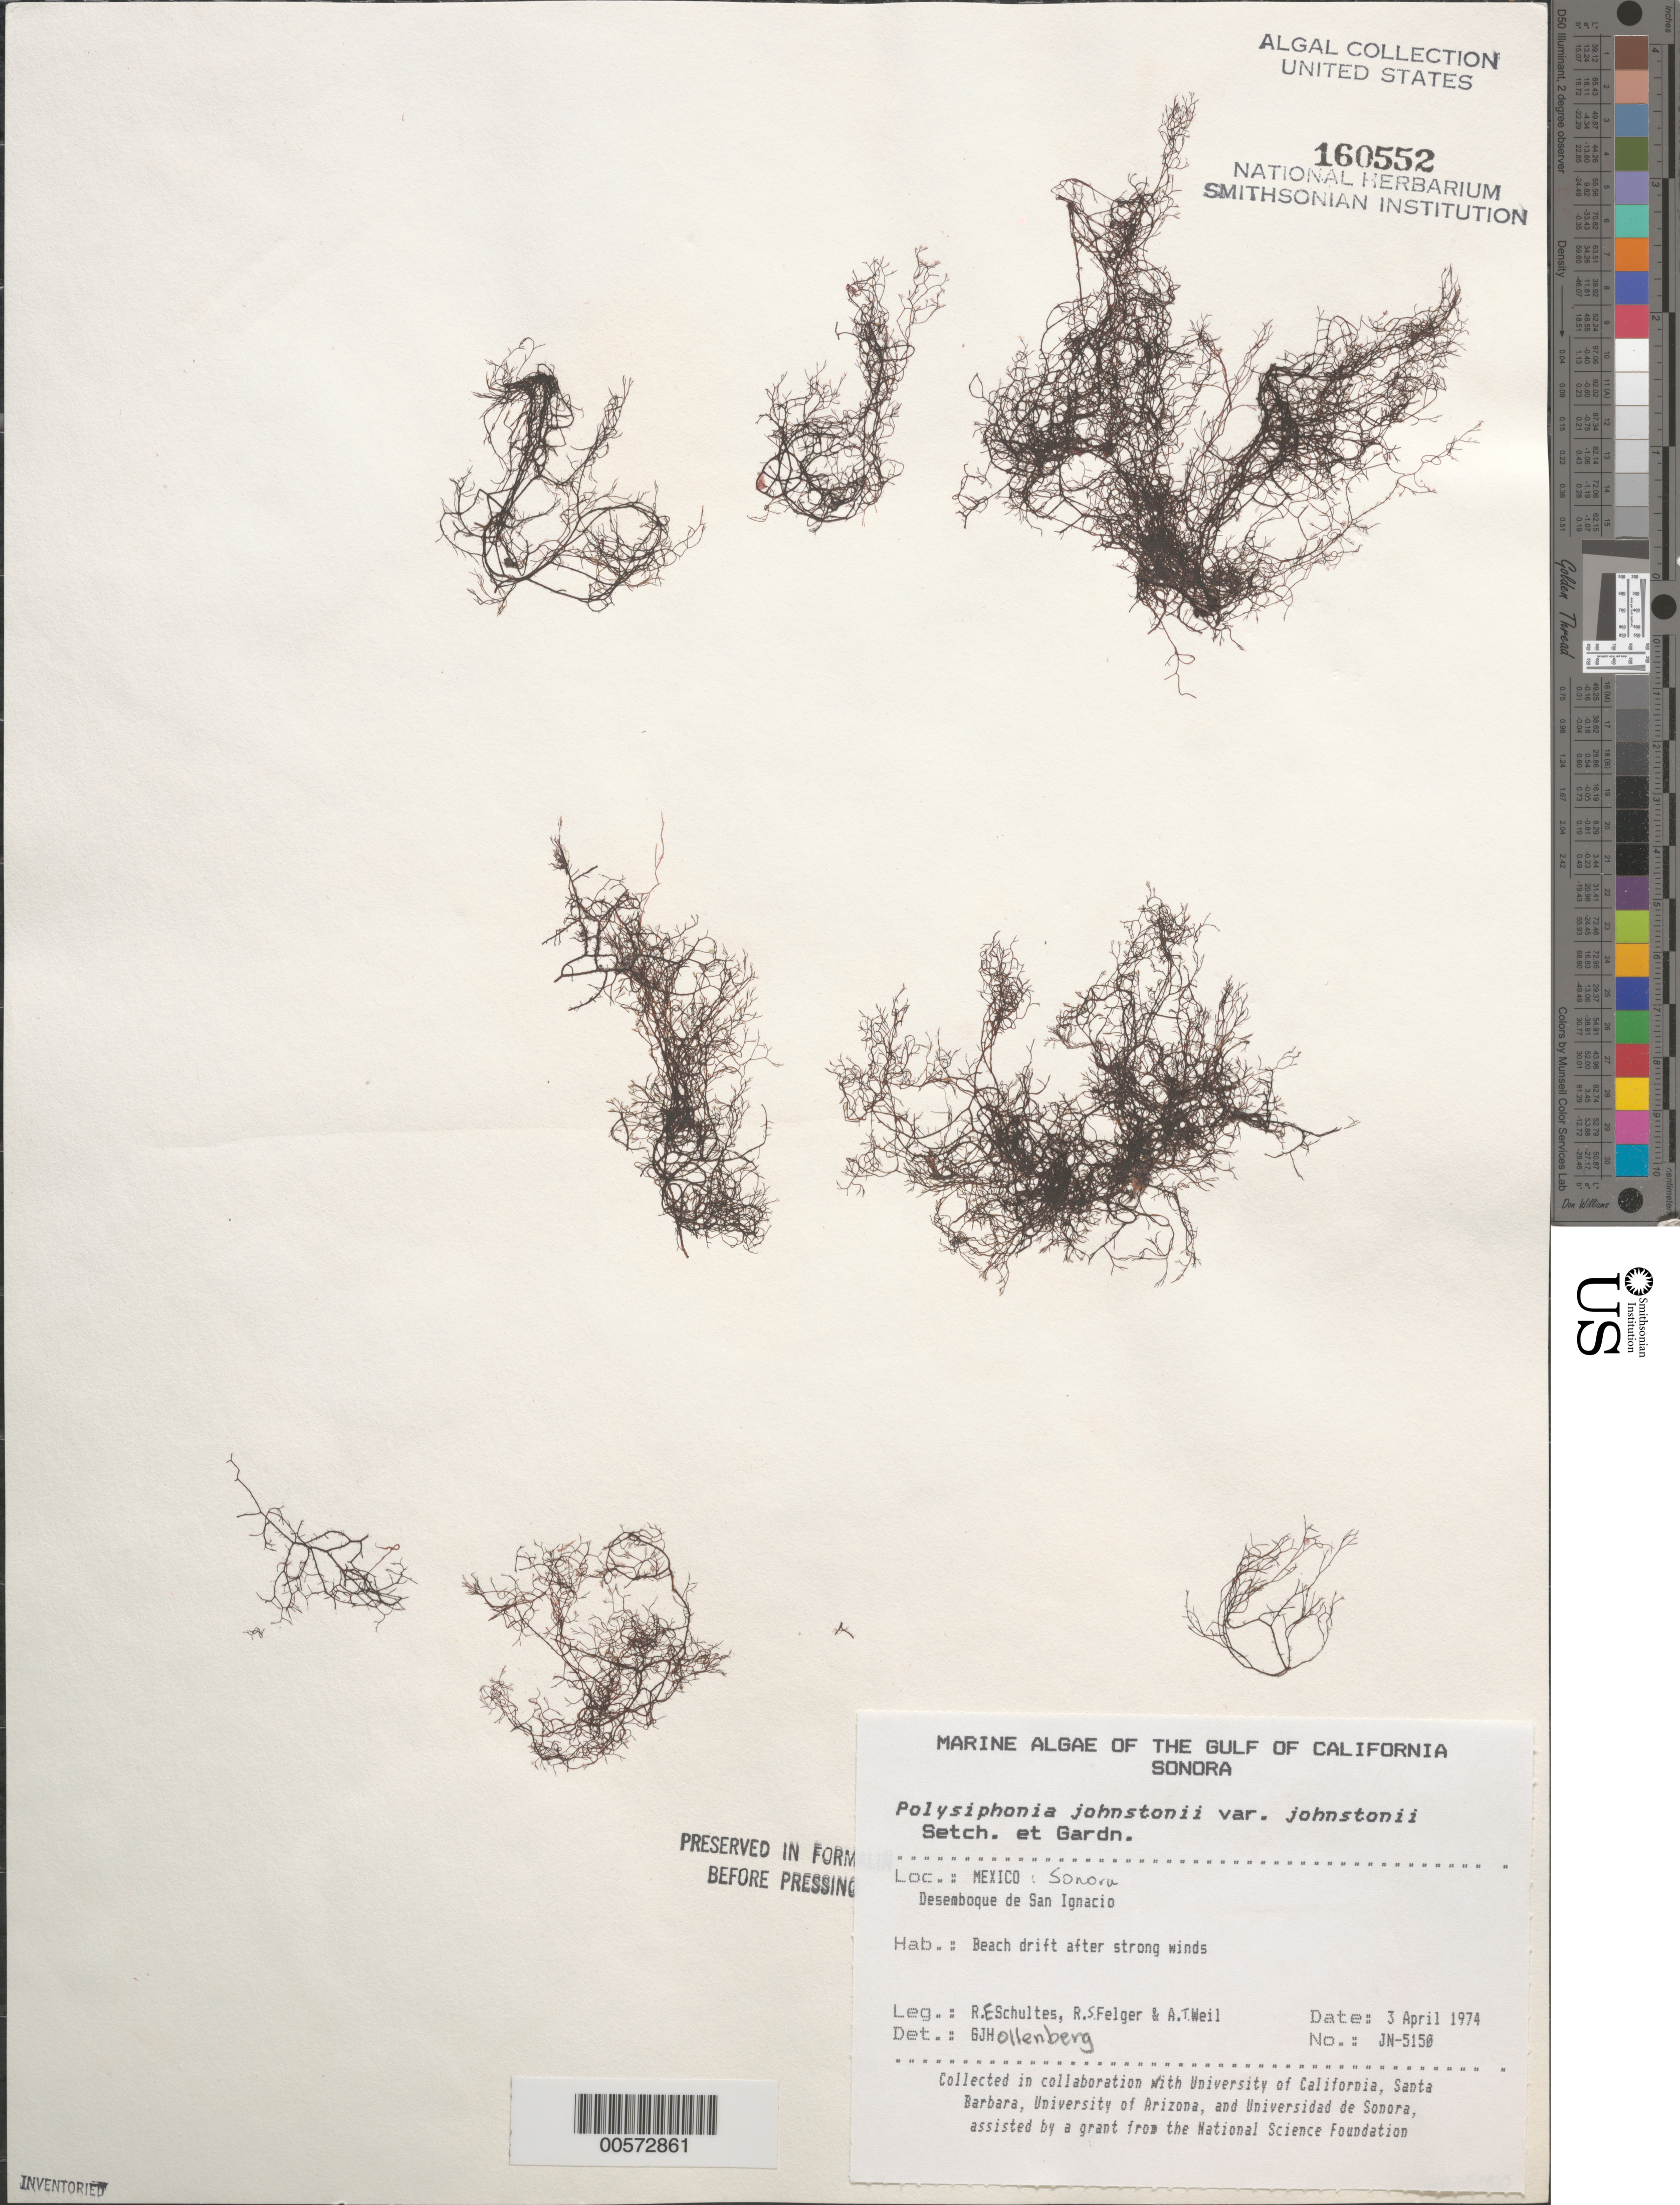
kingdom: Plantae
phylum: Rhodophyta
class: Florideophyceae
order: Ceramiales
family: Rhodomelaceae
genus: Melanothamnus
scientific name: Melanothamnus johnstonii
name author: (Setchell & N.L. Gardner) Diaz-Tapia & Maggs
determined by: Algae name updating Project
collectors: R. E. Schultes, R. S. Felger & A. T. Weil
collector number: JN-5150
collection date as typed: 03 Apr 1974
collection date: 1974-04-03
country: Mexico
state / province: Sonora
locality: Desemboque de San Ignacio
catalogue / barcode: US 160552